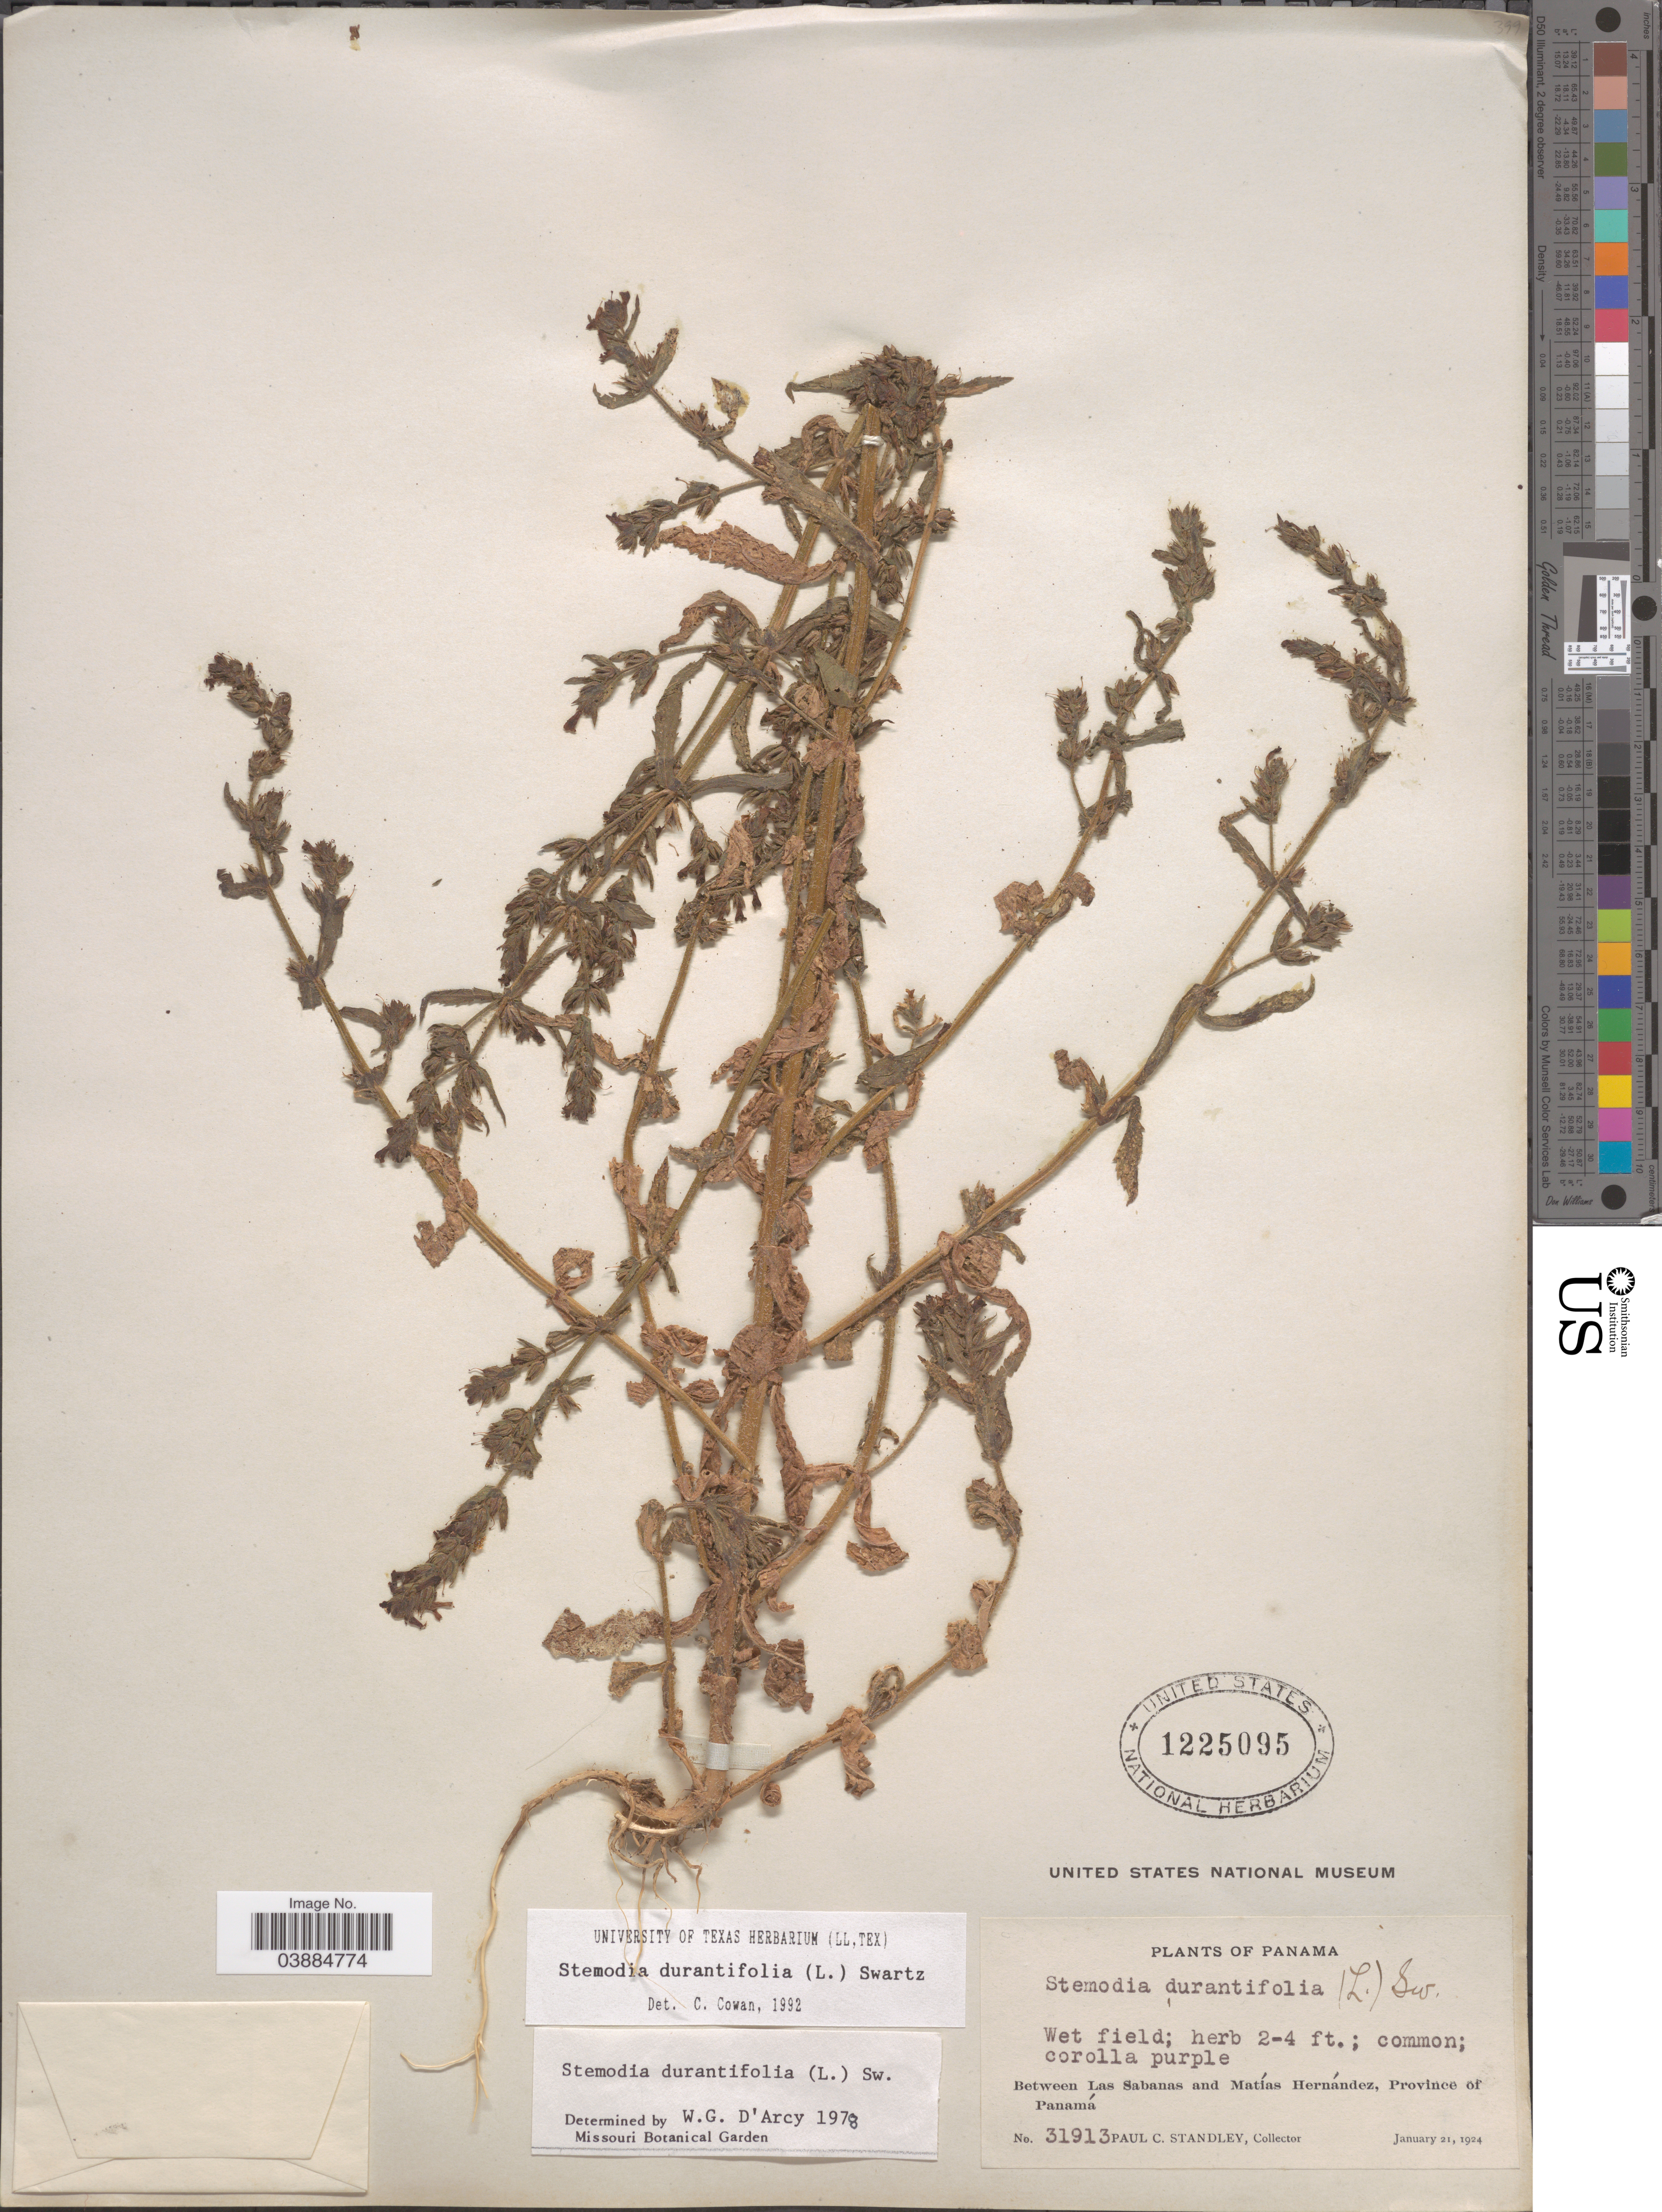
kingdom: Plantae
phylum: Tracheophyta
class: Magnoliopsida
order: Lamiales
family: Plantaginaceae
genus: Stemodia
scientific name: Stemodia durantifolia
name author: (L.) Sw.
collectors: P. C. Standley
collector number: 31913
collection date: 1924-01-21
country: Panama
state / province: Panamá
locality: Between Las Sabanas and Matías Hernández.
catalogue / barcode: US 1225095